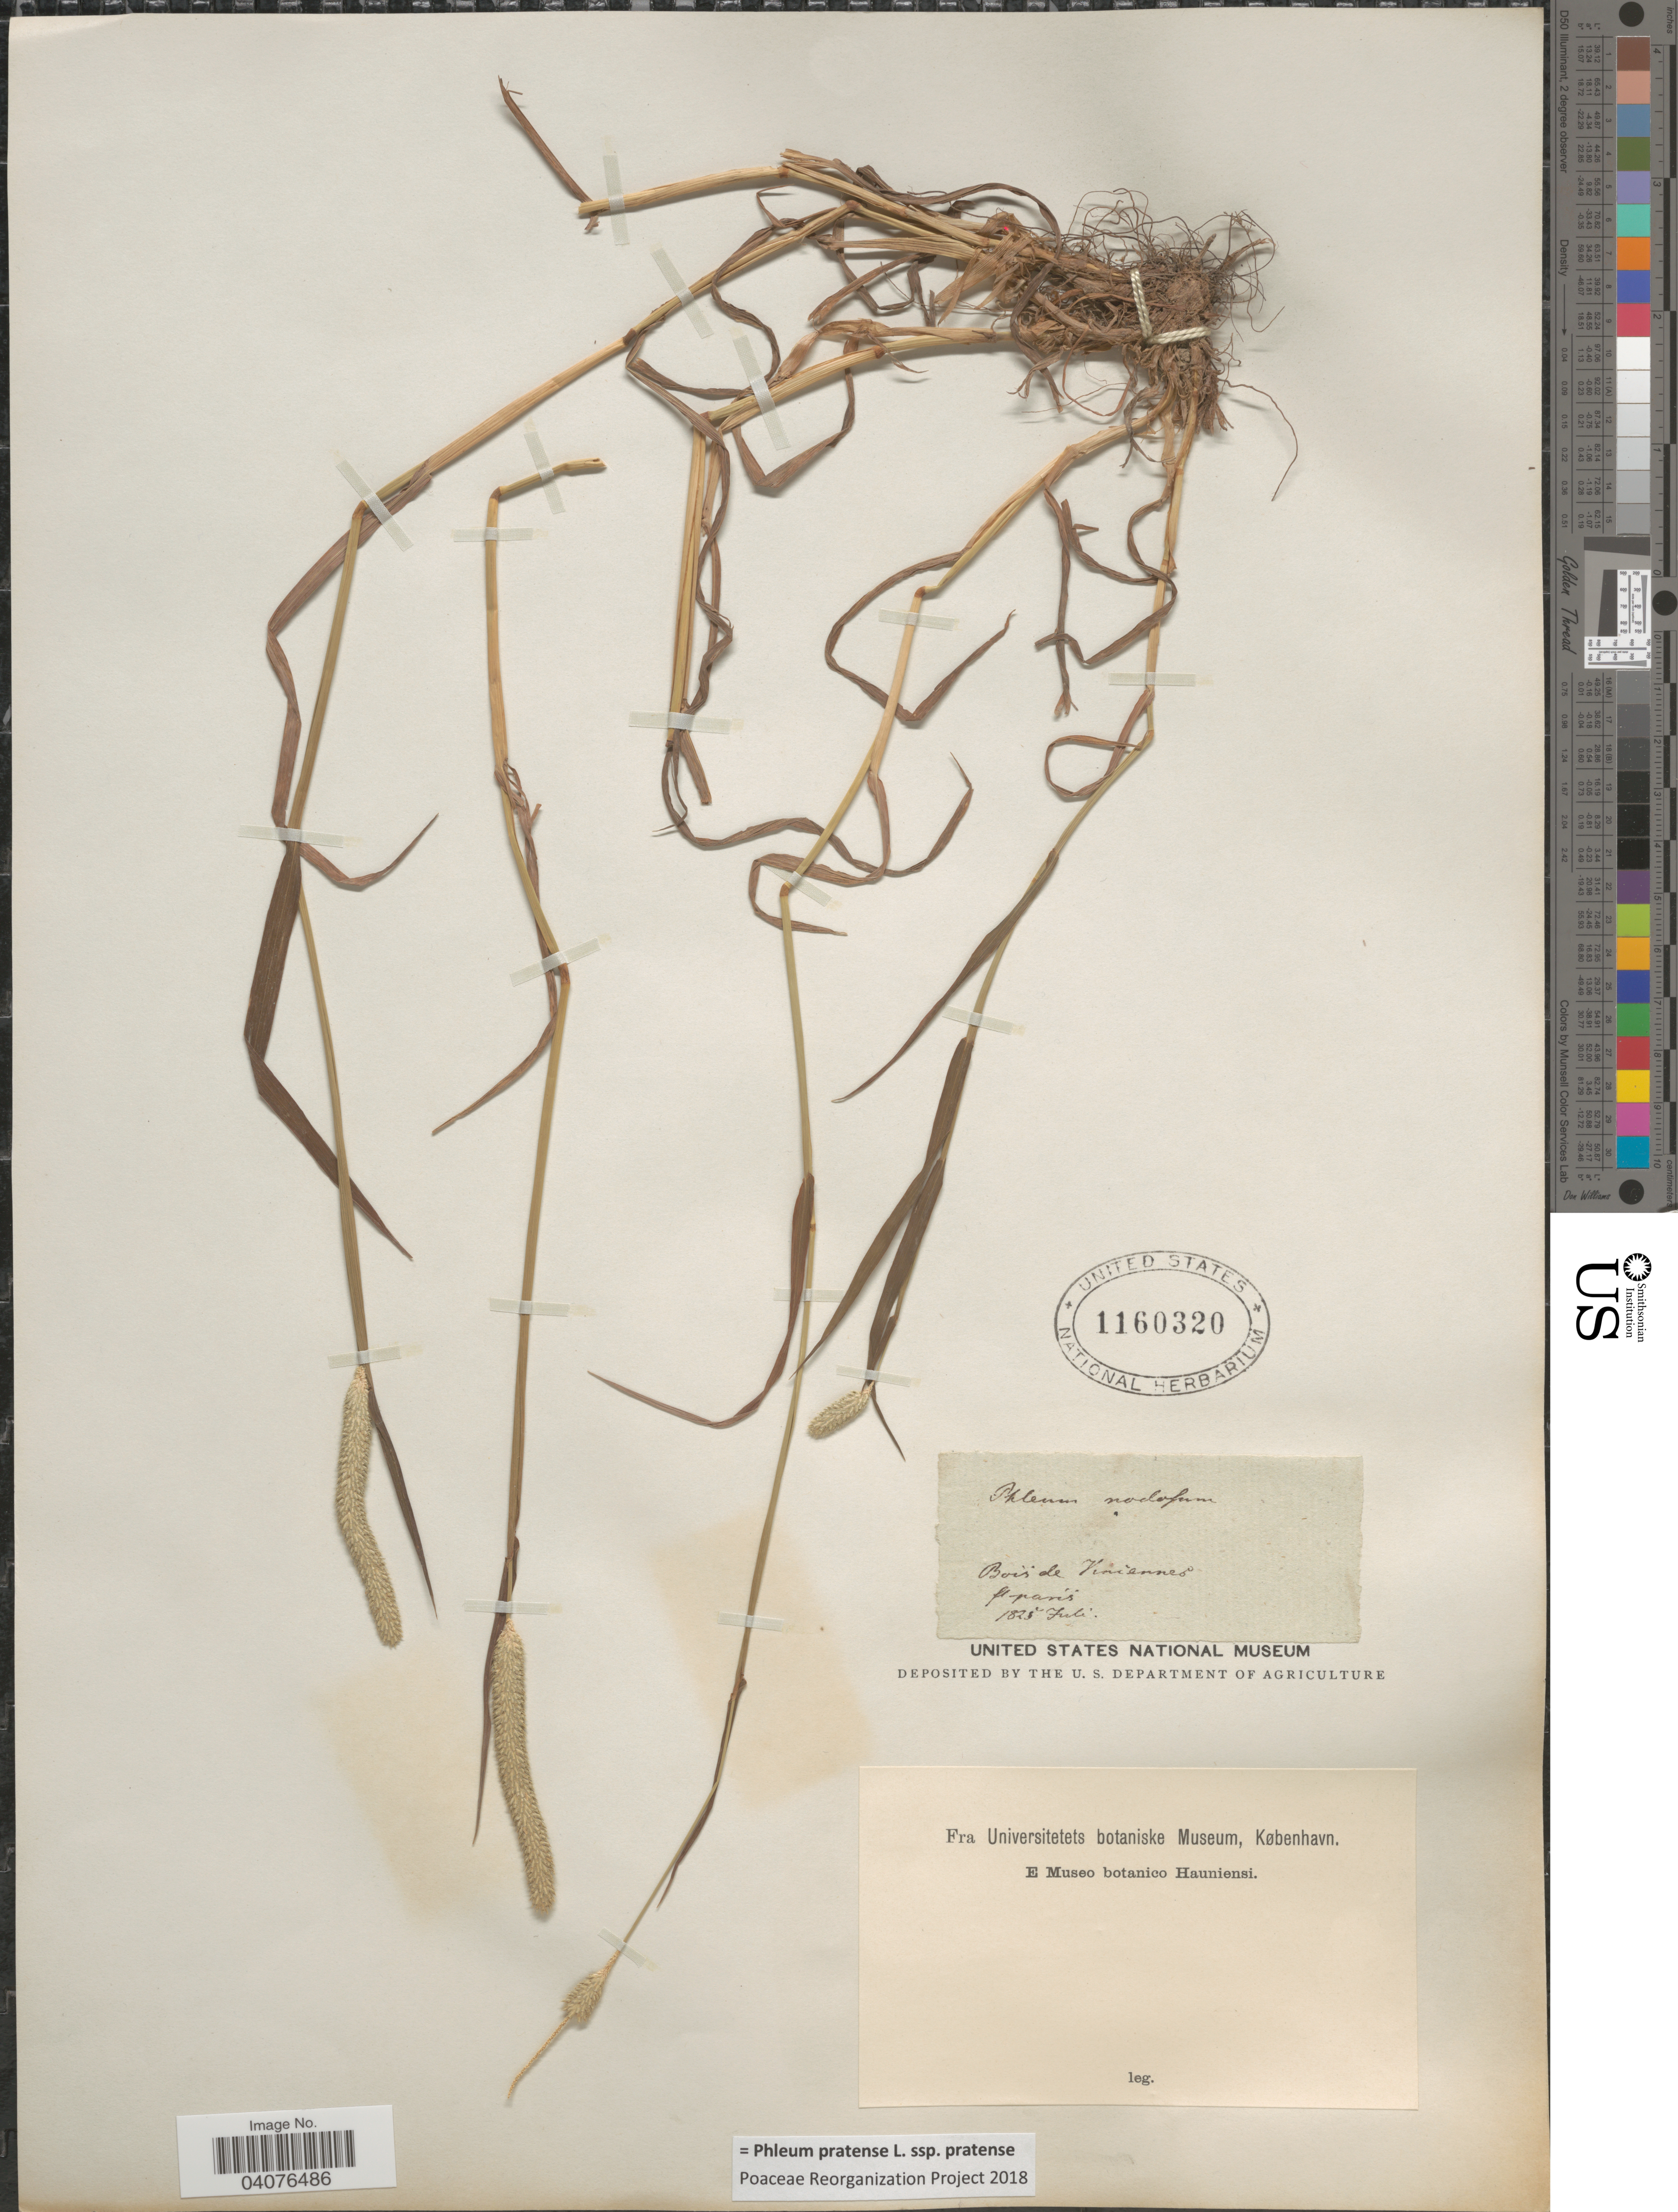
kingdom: Plantae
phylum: Tracheophyta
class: Liliopsida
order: Poales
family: Poaceae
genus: Phleum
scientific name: Phleum pratense subsp. pratense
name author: L.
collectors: Ex herb. Museo Botanico Hauniense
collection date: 1825-07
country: France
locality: Bois de Vinciennes fl. Paris.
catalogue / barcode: US 1160320